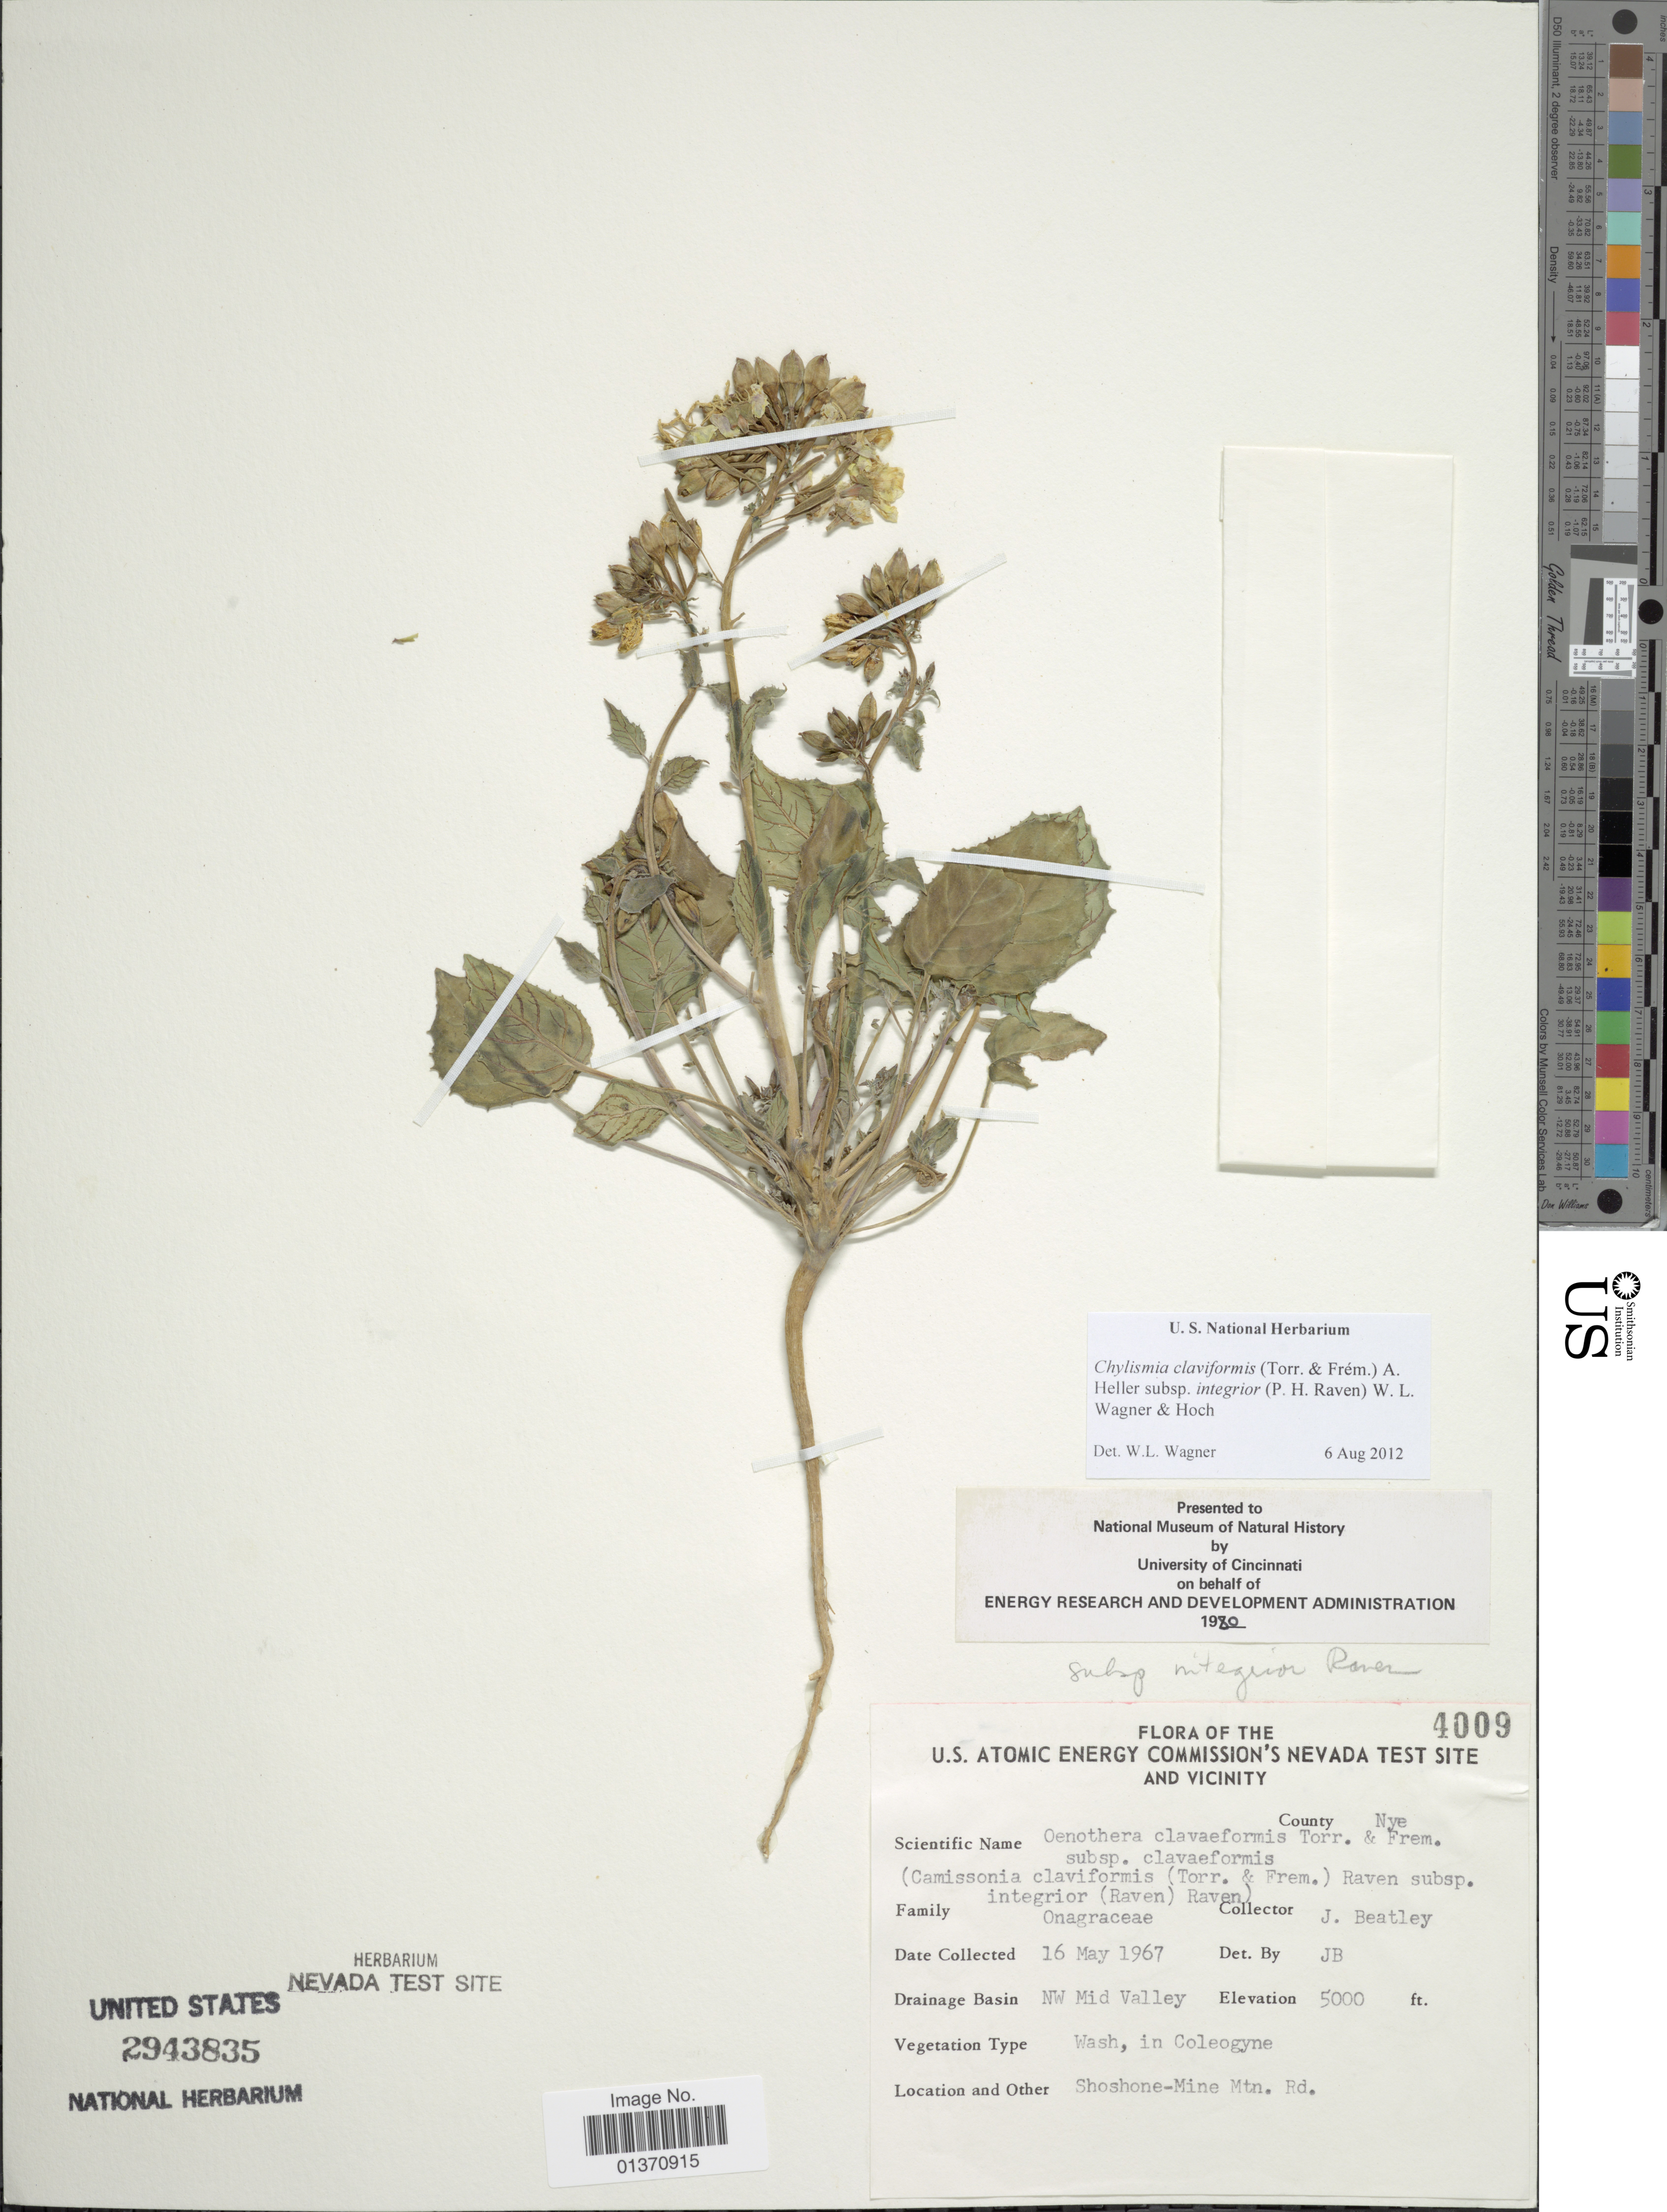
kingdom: Plantae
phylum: Tracheophyta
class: Magnoliopsida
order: Myrtales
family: Onagraceae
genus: Chylismia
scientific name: Chylismia claviformis subsp. integrior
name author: (P.H. Raven) W.L. Wagner & Hoch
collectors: J. C. Beatley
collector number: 4009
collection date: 1967-05-16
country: United States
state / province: Nevada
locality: U. S. Atomic Energy Commission's Nevada Test Site and Vicinity, NW Mid Valley, Shoshone-Mine Mtn. Rd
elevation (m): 1524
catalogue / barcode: US 2943835